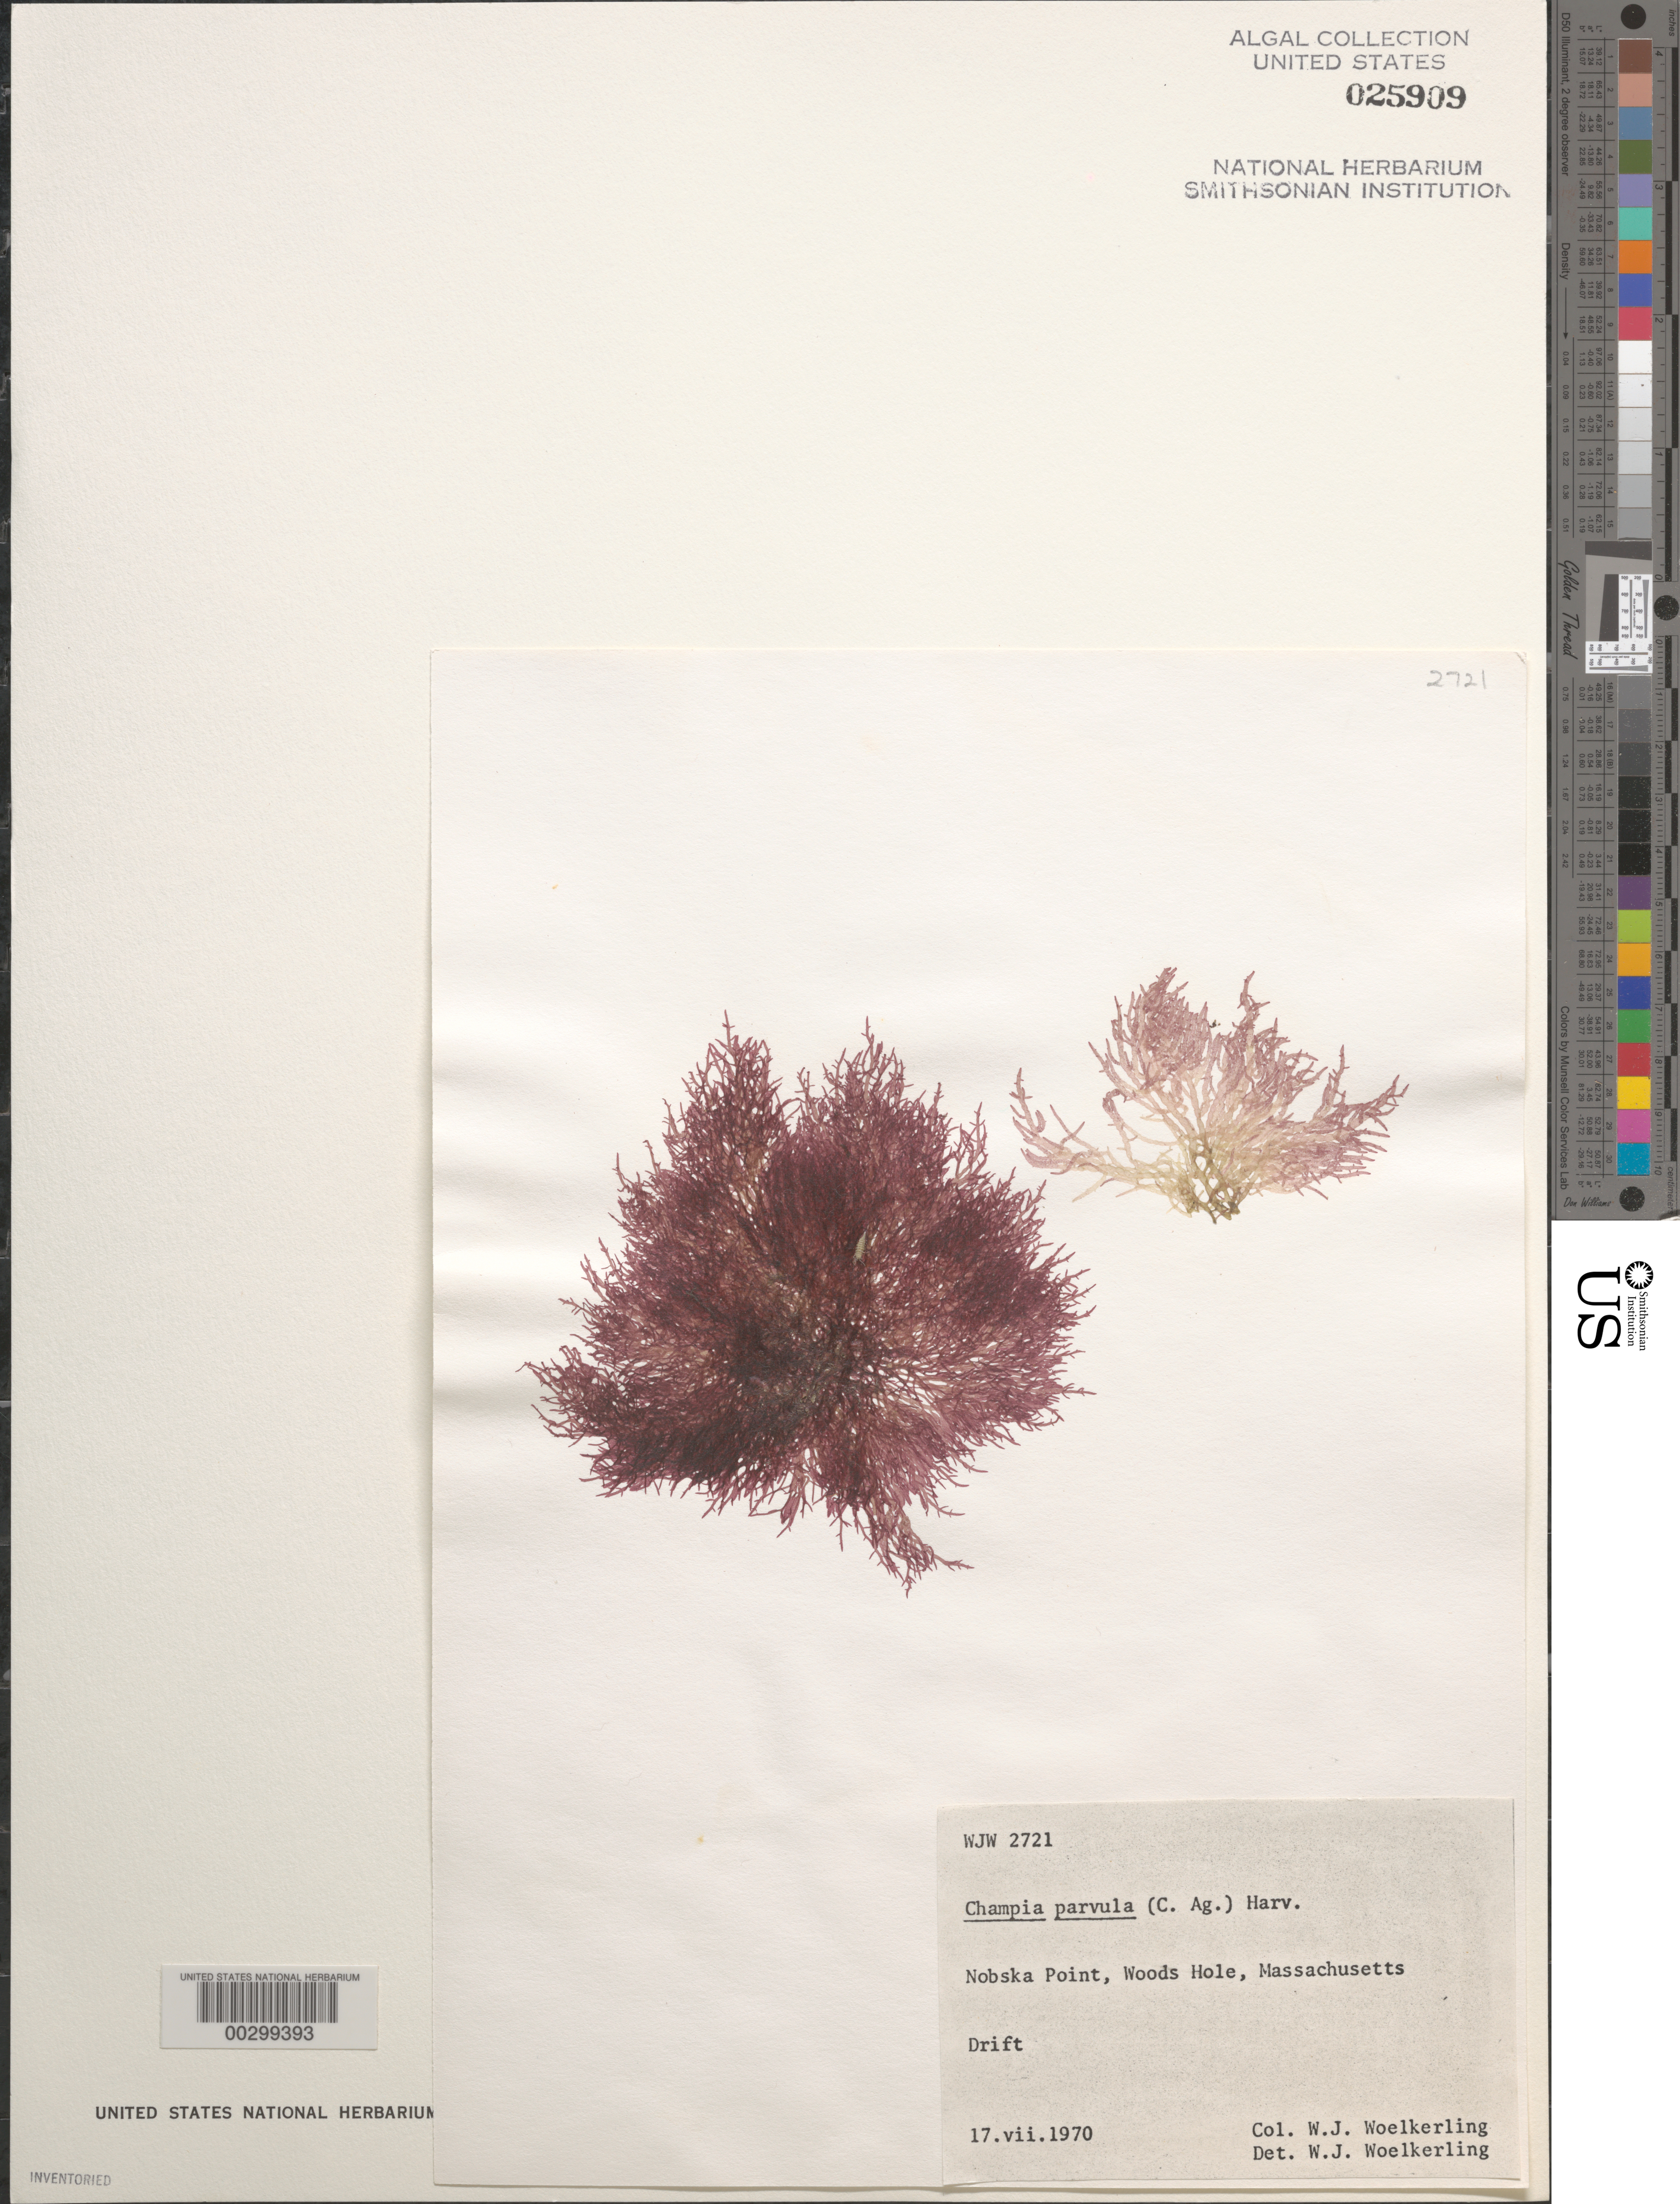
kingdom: Plantae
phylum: Rhodophyta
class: Florideophyceae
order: Rhodymeniales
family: Champiaceae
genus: Champia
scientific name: Champia parvula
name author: (C. Agardh) Harv.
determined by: Woelkerling, W. J.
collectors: W. Woelkerling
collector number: WJW 2721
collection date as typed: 17 Jul 1970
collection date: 1970-07-17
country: United States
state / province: Massachusetts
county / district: Barnstable County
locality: Woods Hole, Nobska Point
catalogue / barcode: US 25909